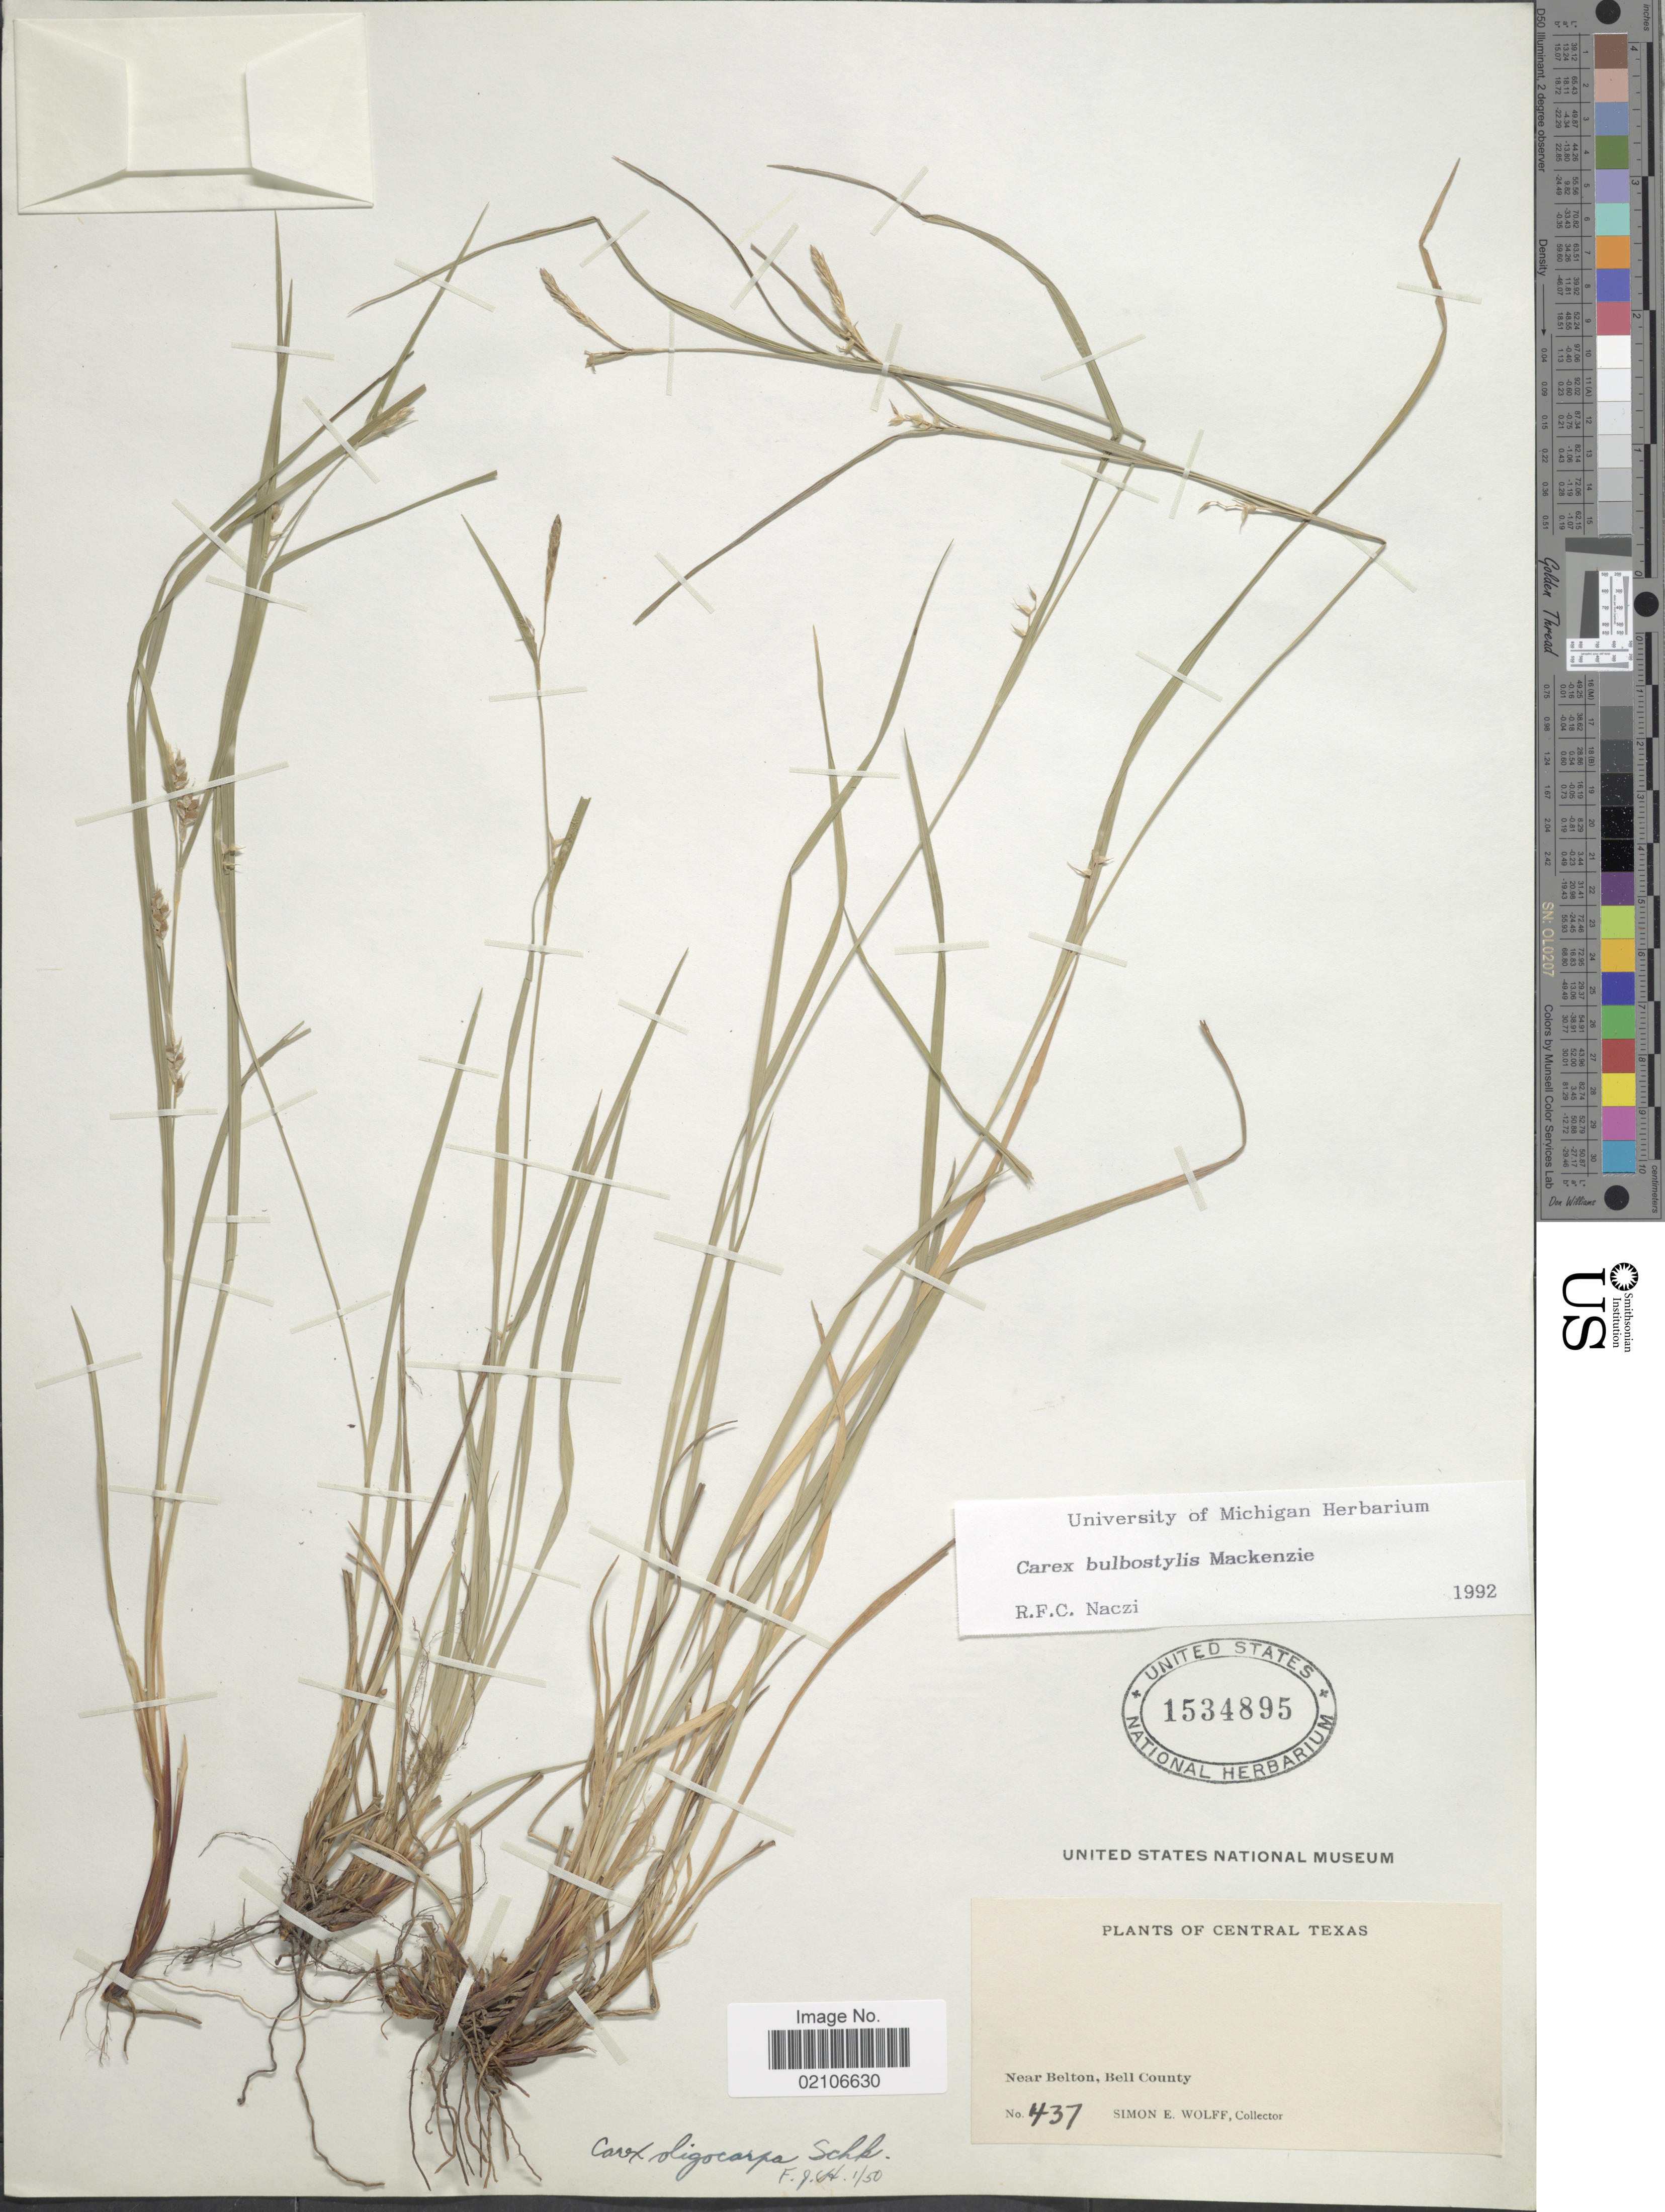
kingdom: Plantae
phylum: Tracheophyta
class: Liliopsida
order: Poales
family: Cyperaceae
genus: Carex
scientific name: Carex bulbostylis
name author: Mack.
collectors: S. E. Wolff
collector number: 437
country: United States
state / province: Texas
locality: Central Texas, Near Belton, Bell County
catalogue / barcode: US 1534895